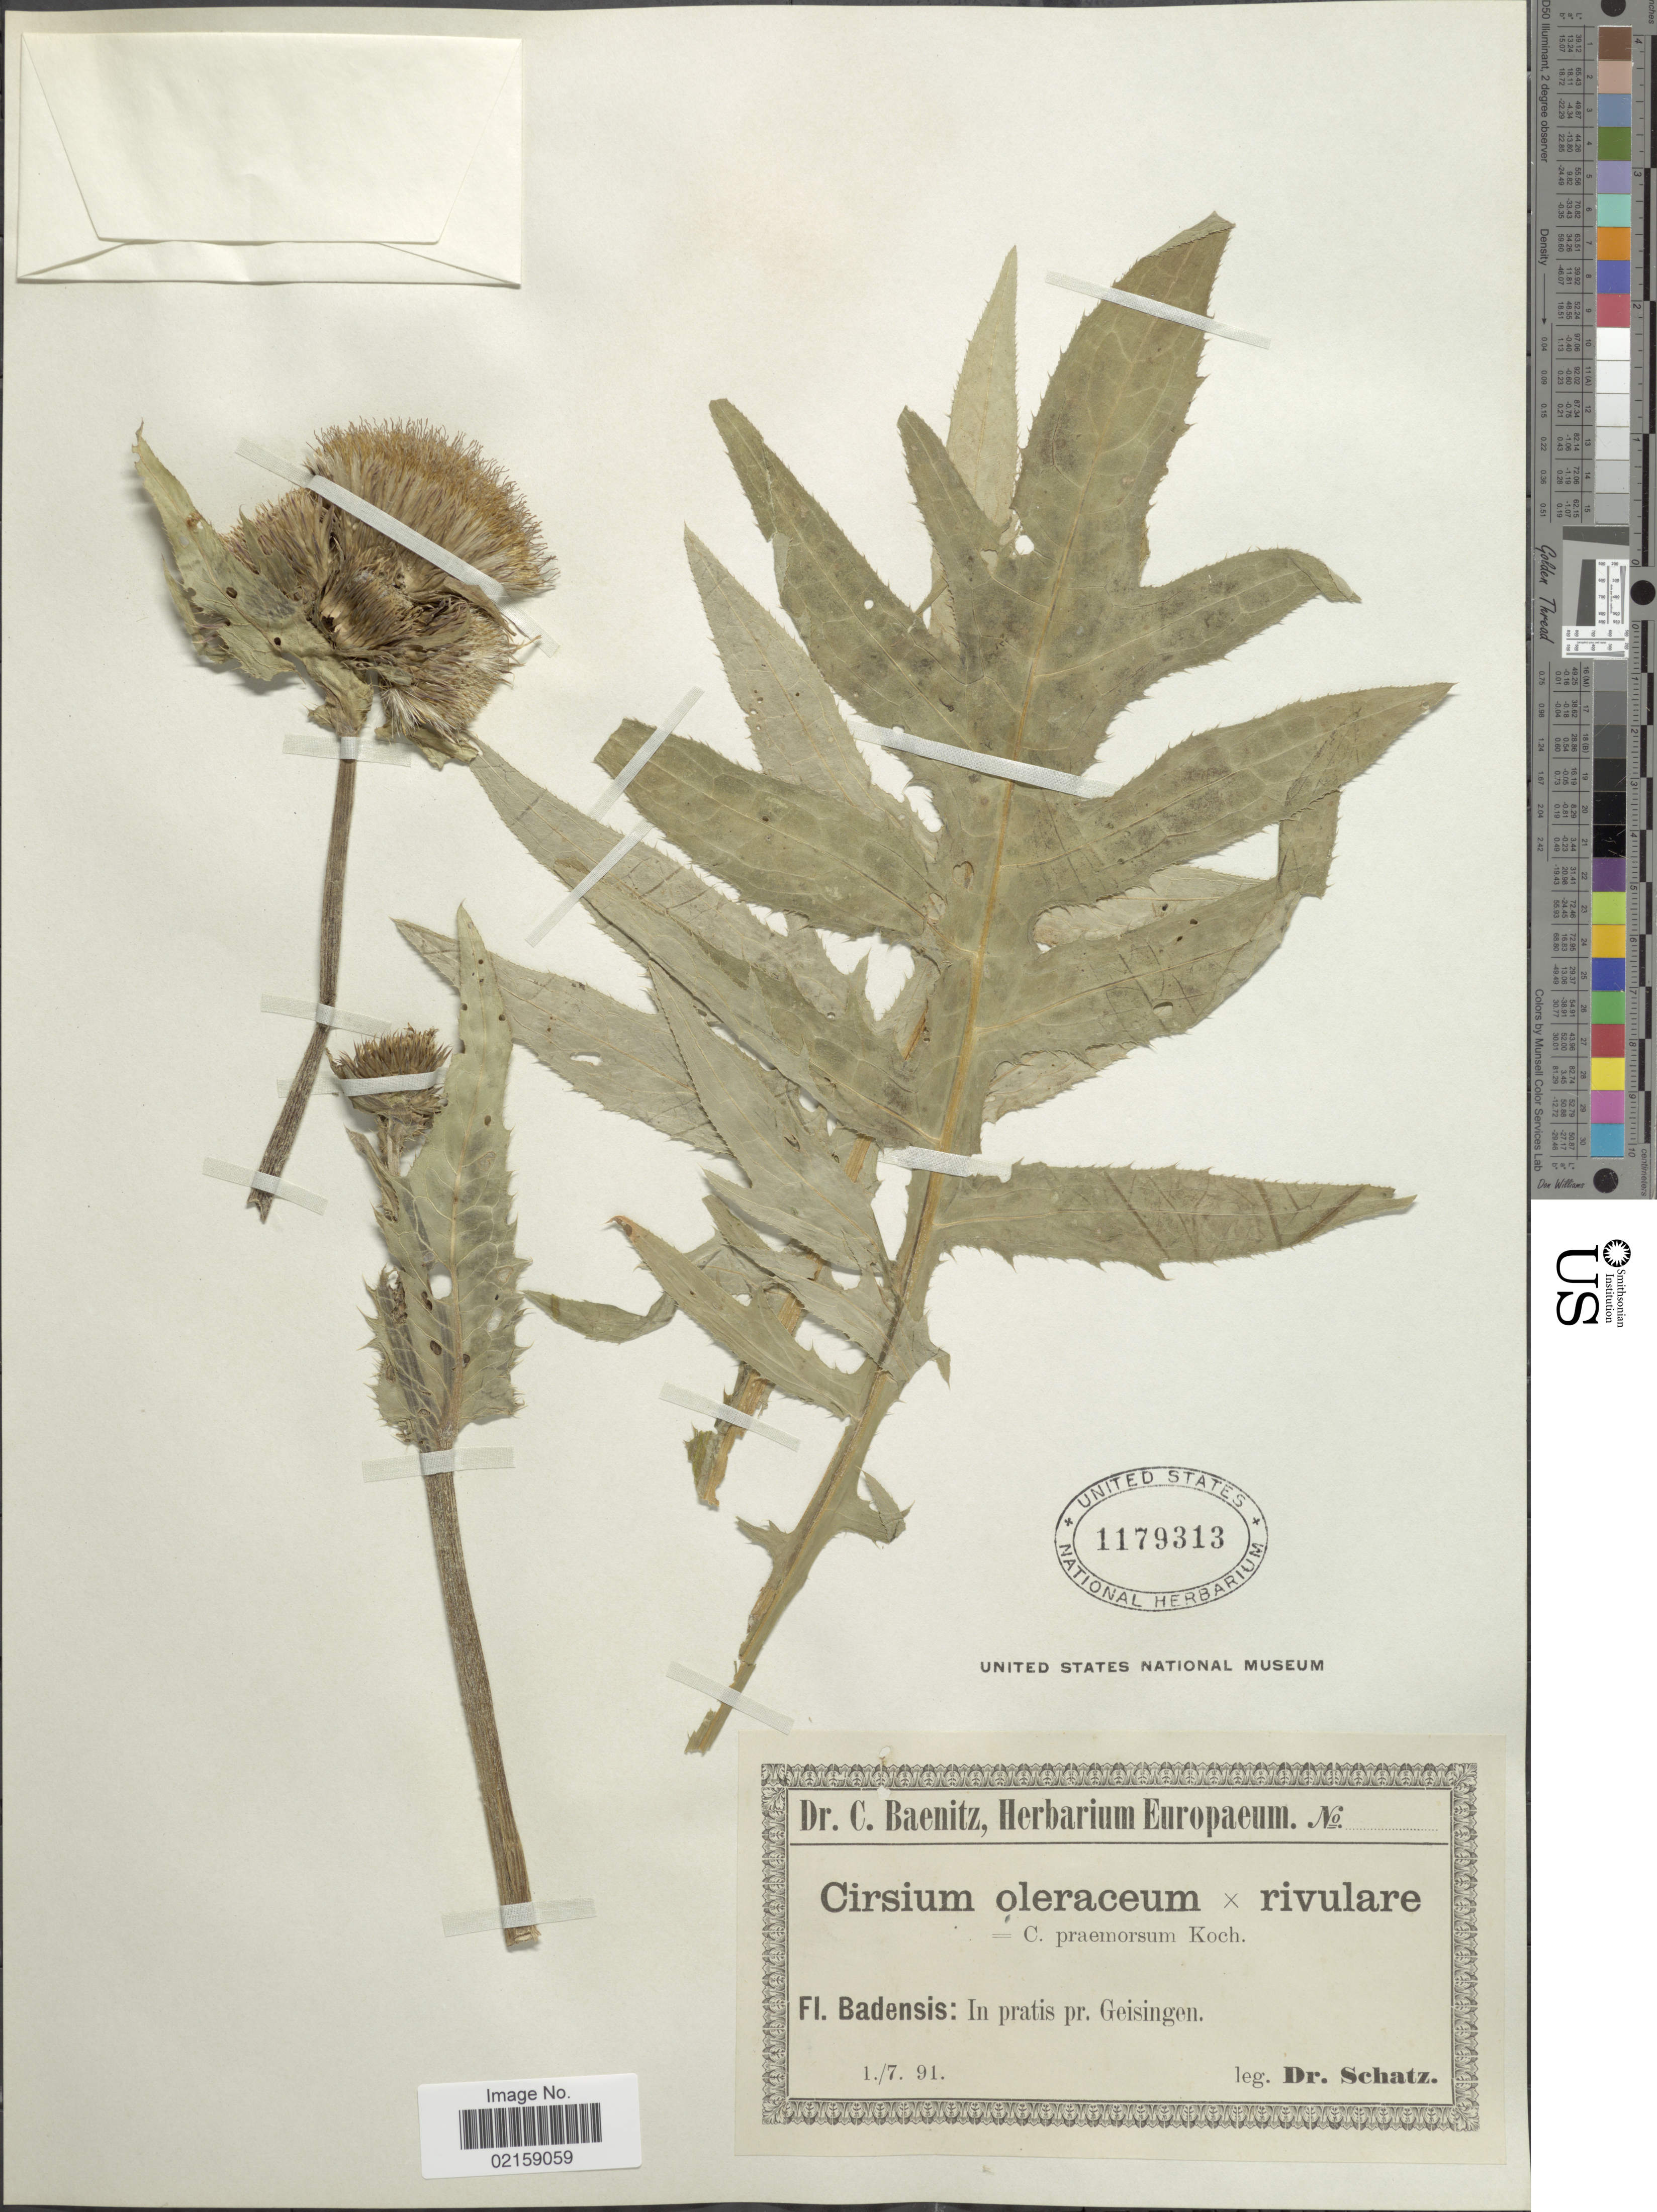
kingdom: Plantae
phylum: Tracheophyta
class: Magnoliopsida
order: Asterales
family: Asteraceae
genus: Cirsium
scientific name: Cirsium oleraceum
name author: (L.) Scop.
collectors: Schatz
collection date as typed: Transcribed d/m/y: 1/7/91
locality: Badensis: In pratis pr. Geisingen.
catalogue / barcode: US 1179313